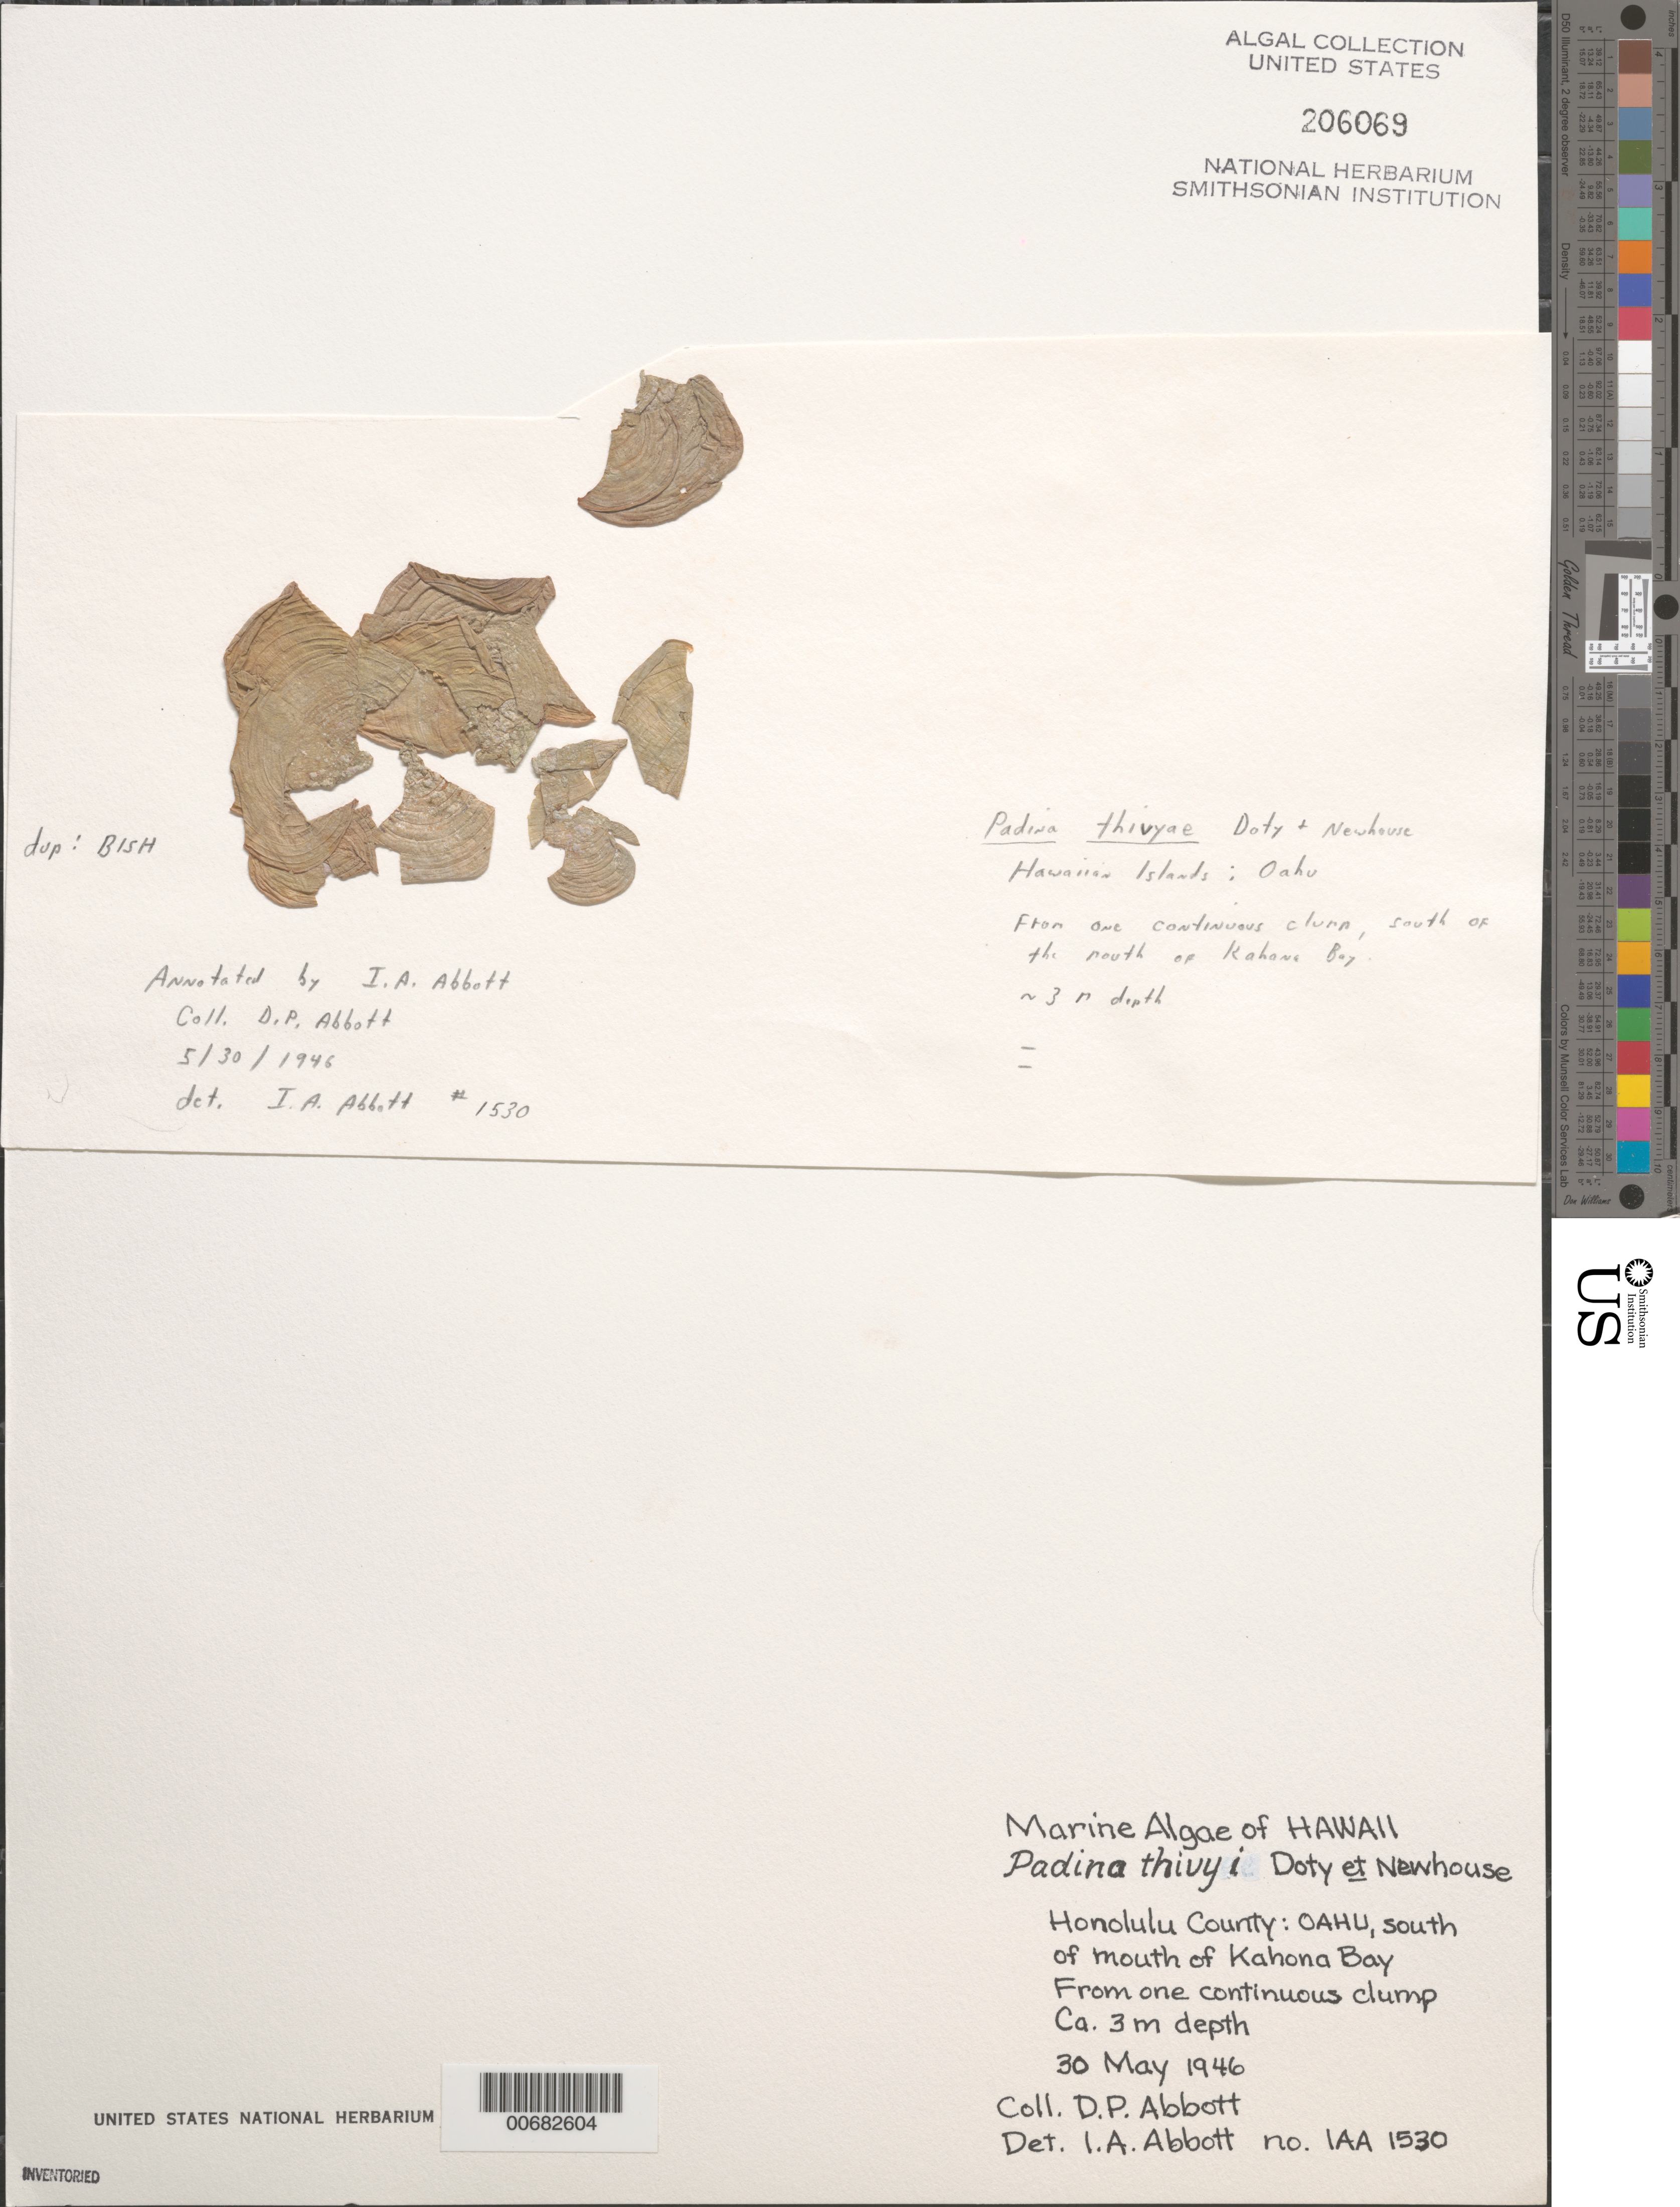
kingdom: Chromista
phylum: Ochrophyta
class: Phaeophyceae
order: Dictyotales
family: Dictyotaceae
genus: Padina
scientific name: Padina thivyi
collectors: D. P. Abbott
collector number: IAA1530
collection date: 1946-05-30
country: United States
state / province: Hawaii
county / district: Honolulu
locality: Honolulu County: Oahu, south of mouth of Kahona Bay.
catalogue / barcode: US 206069